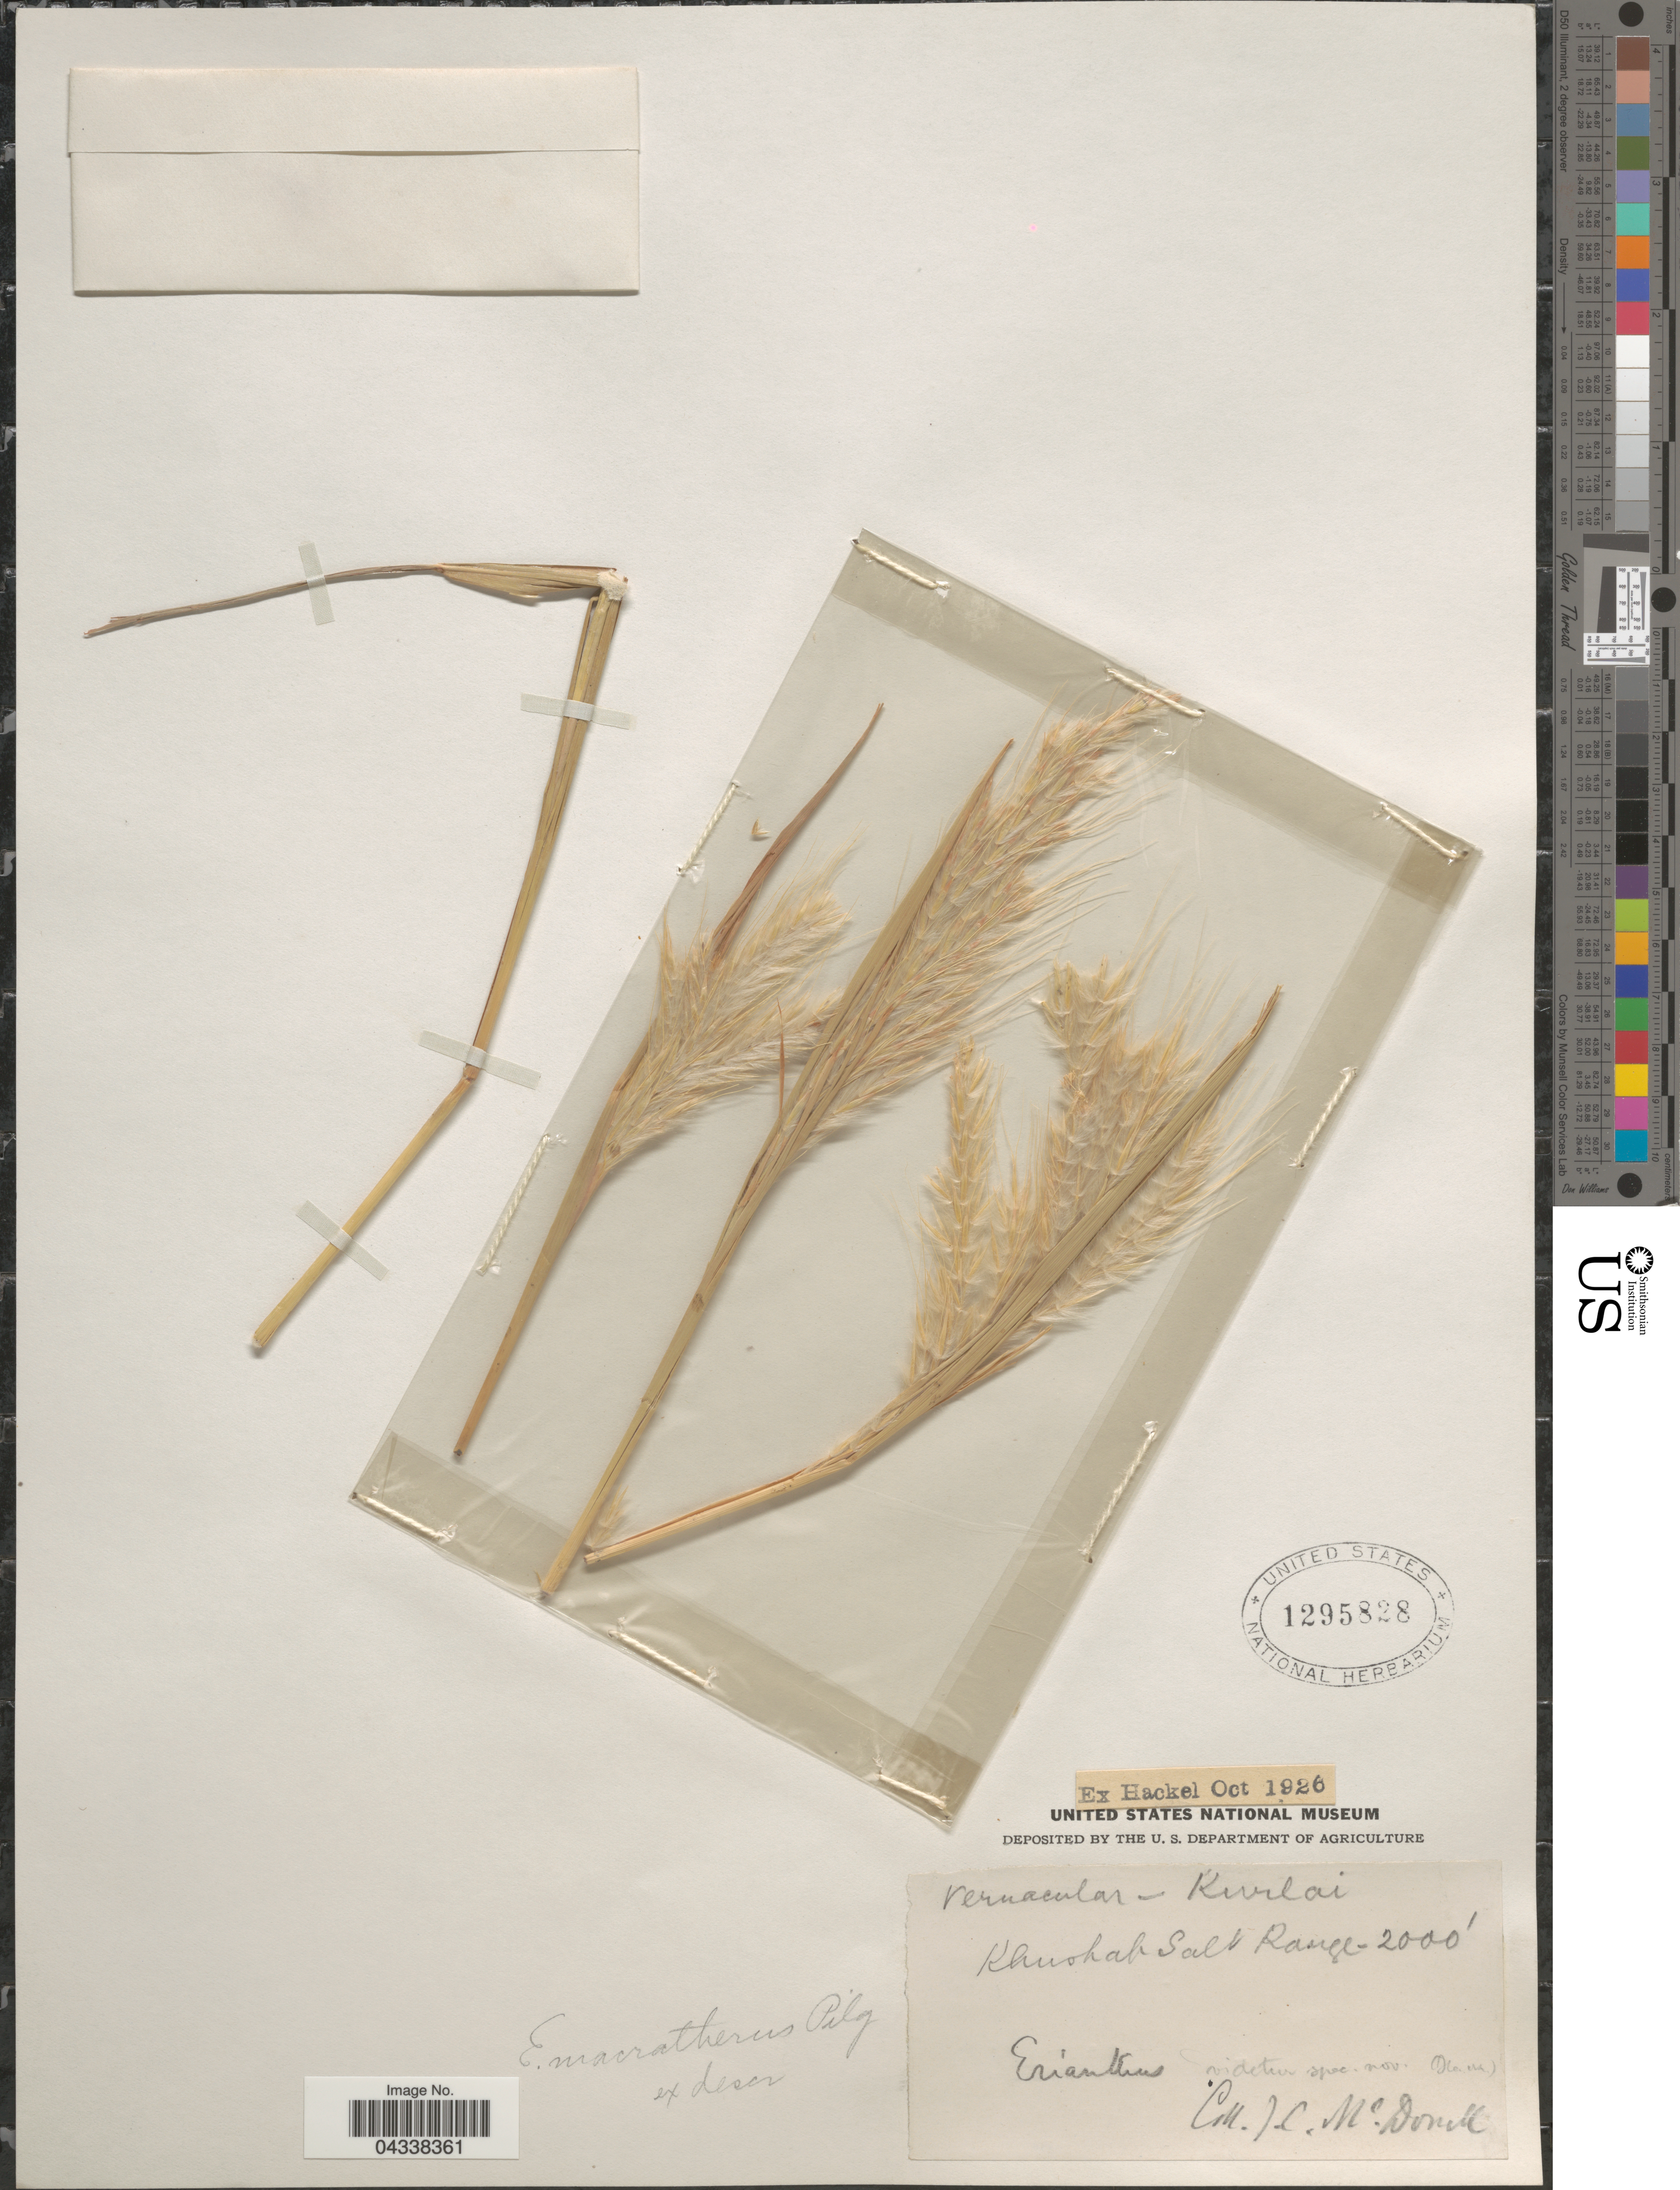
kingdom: Plantae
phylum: Tracheophyta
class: Liliopsida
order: Poales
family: Poaceae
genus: Saccharum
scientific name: Saccharum filifolium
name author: Steud.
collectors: J. McDonell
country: Pakistan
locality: Khushap Salt Range.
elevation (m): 610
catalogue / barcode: US 1295828